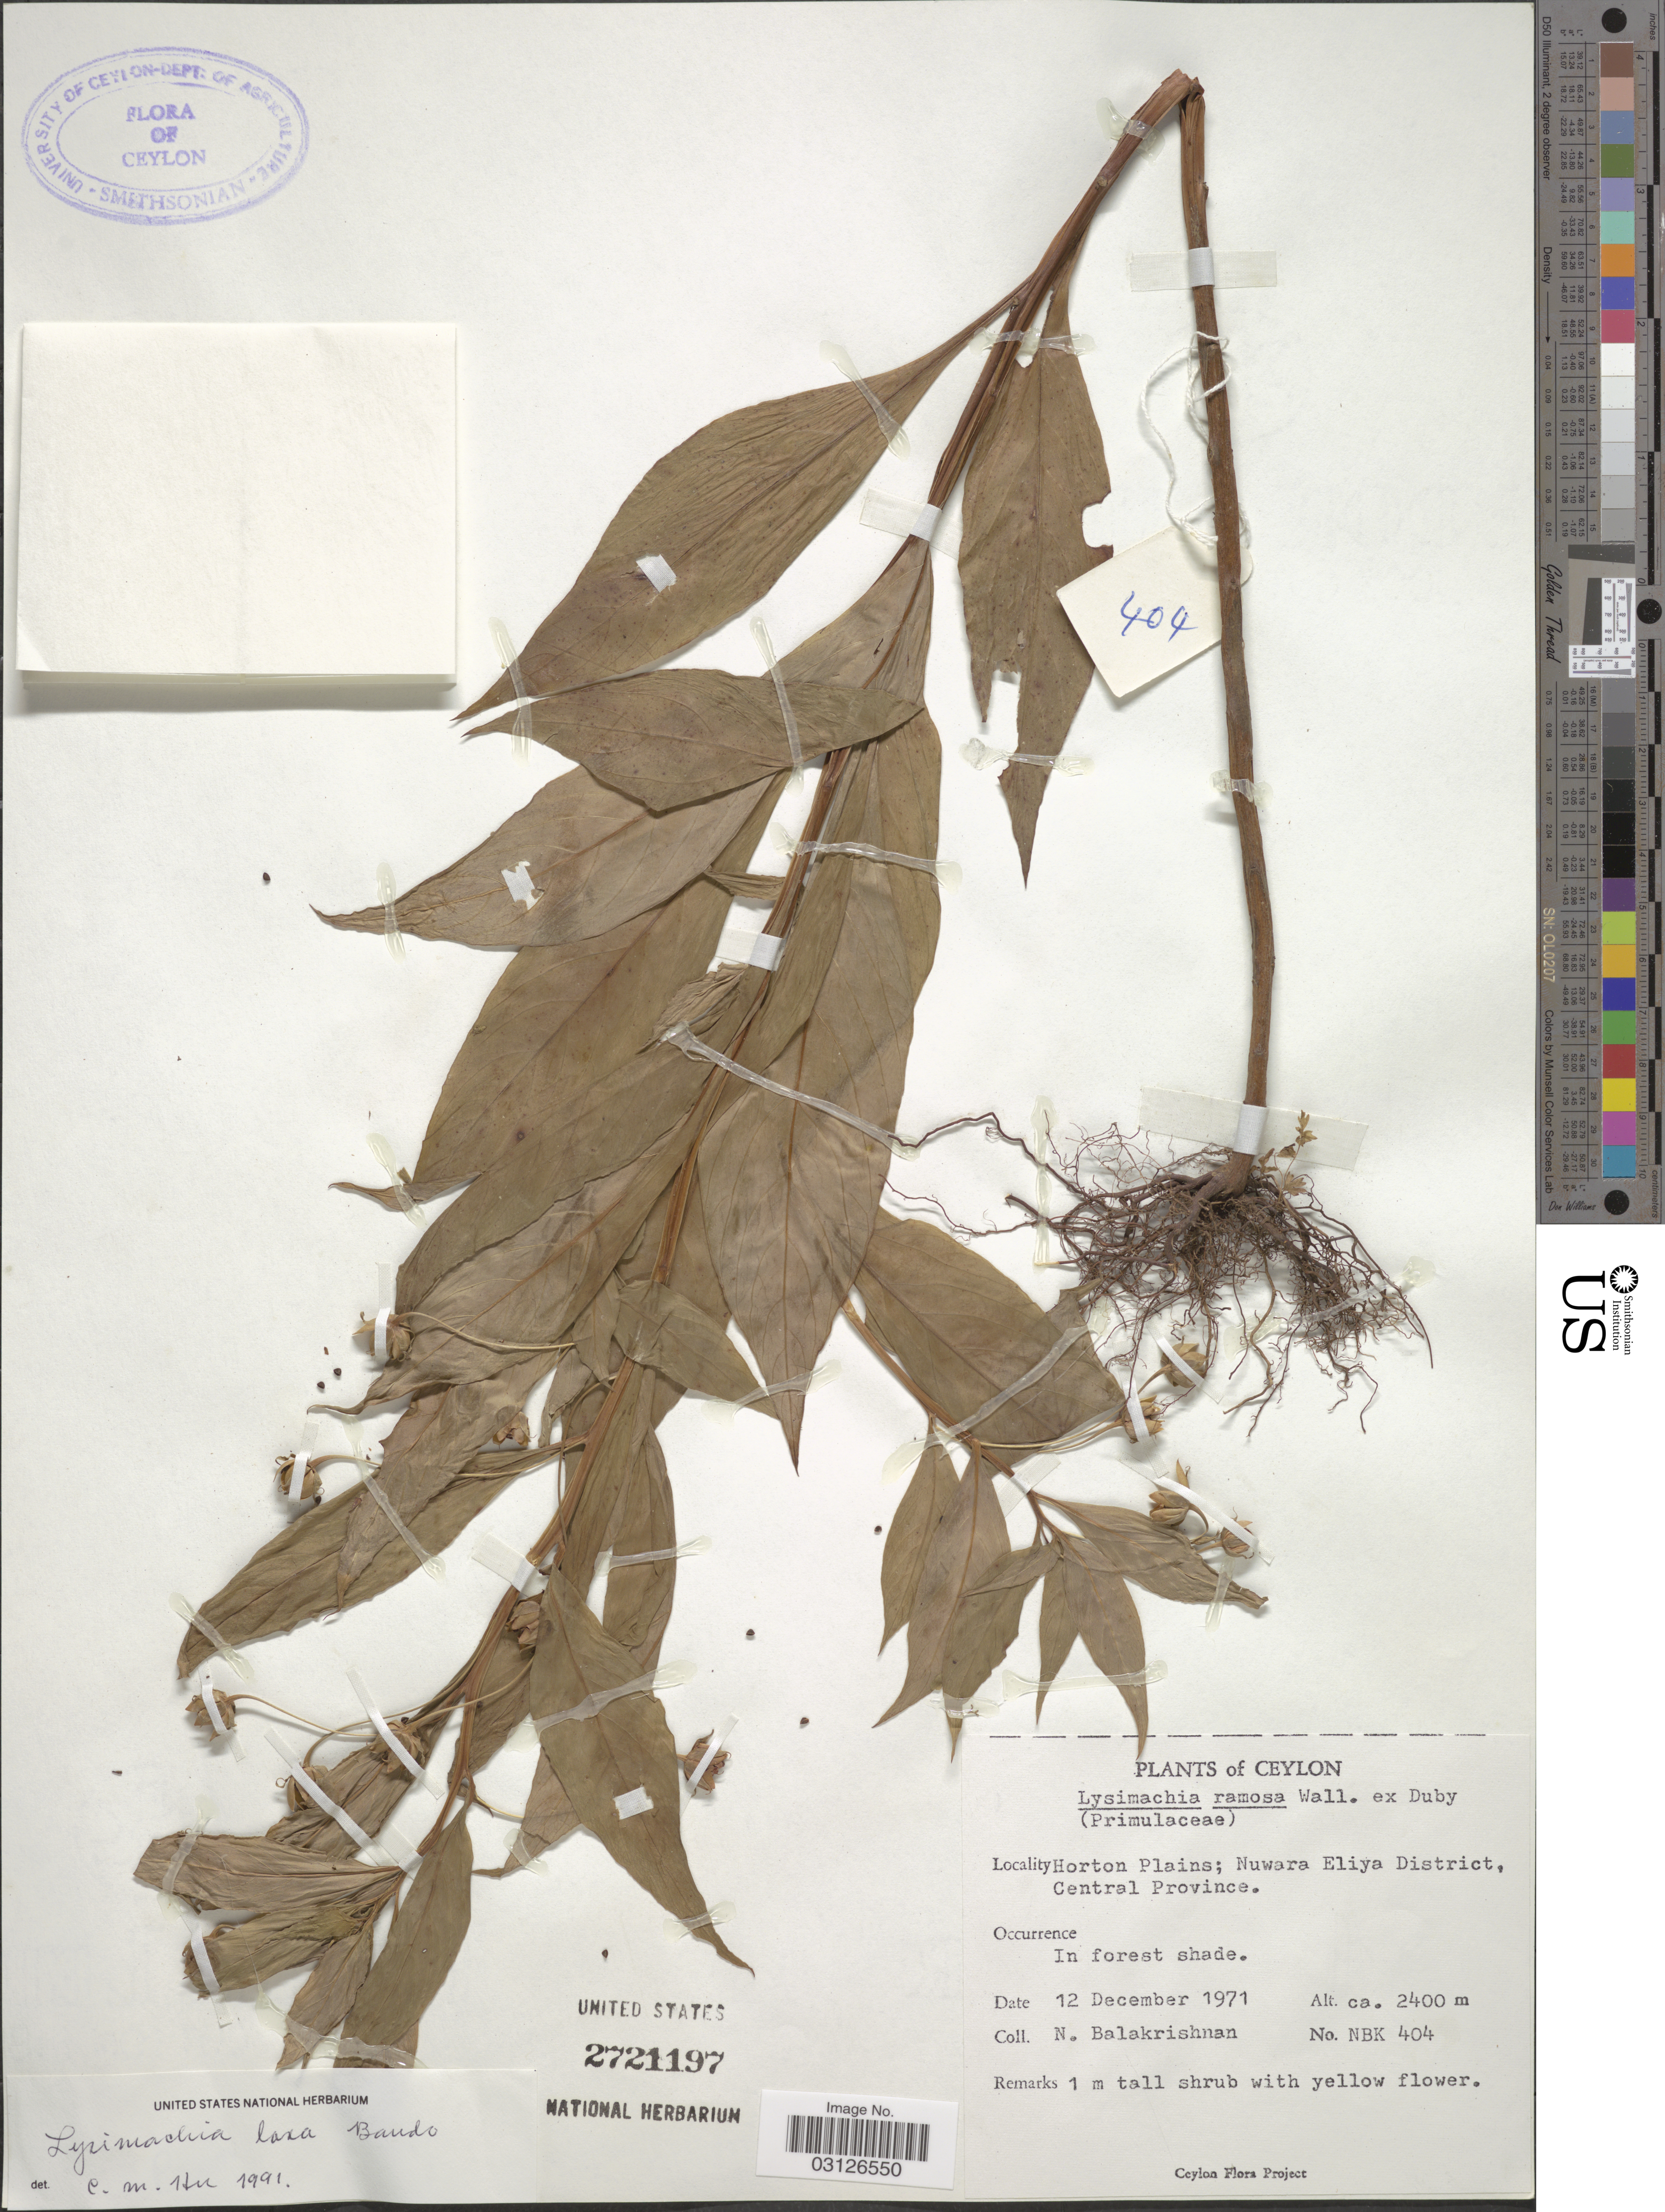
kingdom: Plantae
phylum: Tracheophyta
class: Magnoliopsida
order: Ericales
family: Primulaceae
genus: Lysimachia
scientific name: Lysimachia laxa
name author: Baudo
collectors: N. Balakrishnan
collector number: NBK 404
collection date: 1971-12-12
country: Sri Lanka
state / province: Central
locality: Ceylon. Horton Plains; Nuwara Eliya District.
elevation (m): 2400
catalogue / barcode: US 2721197